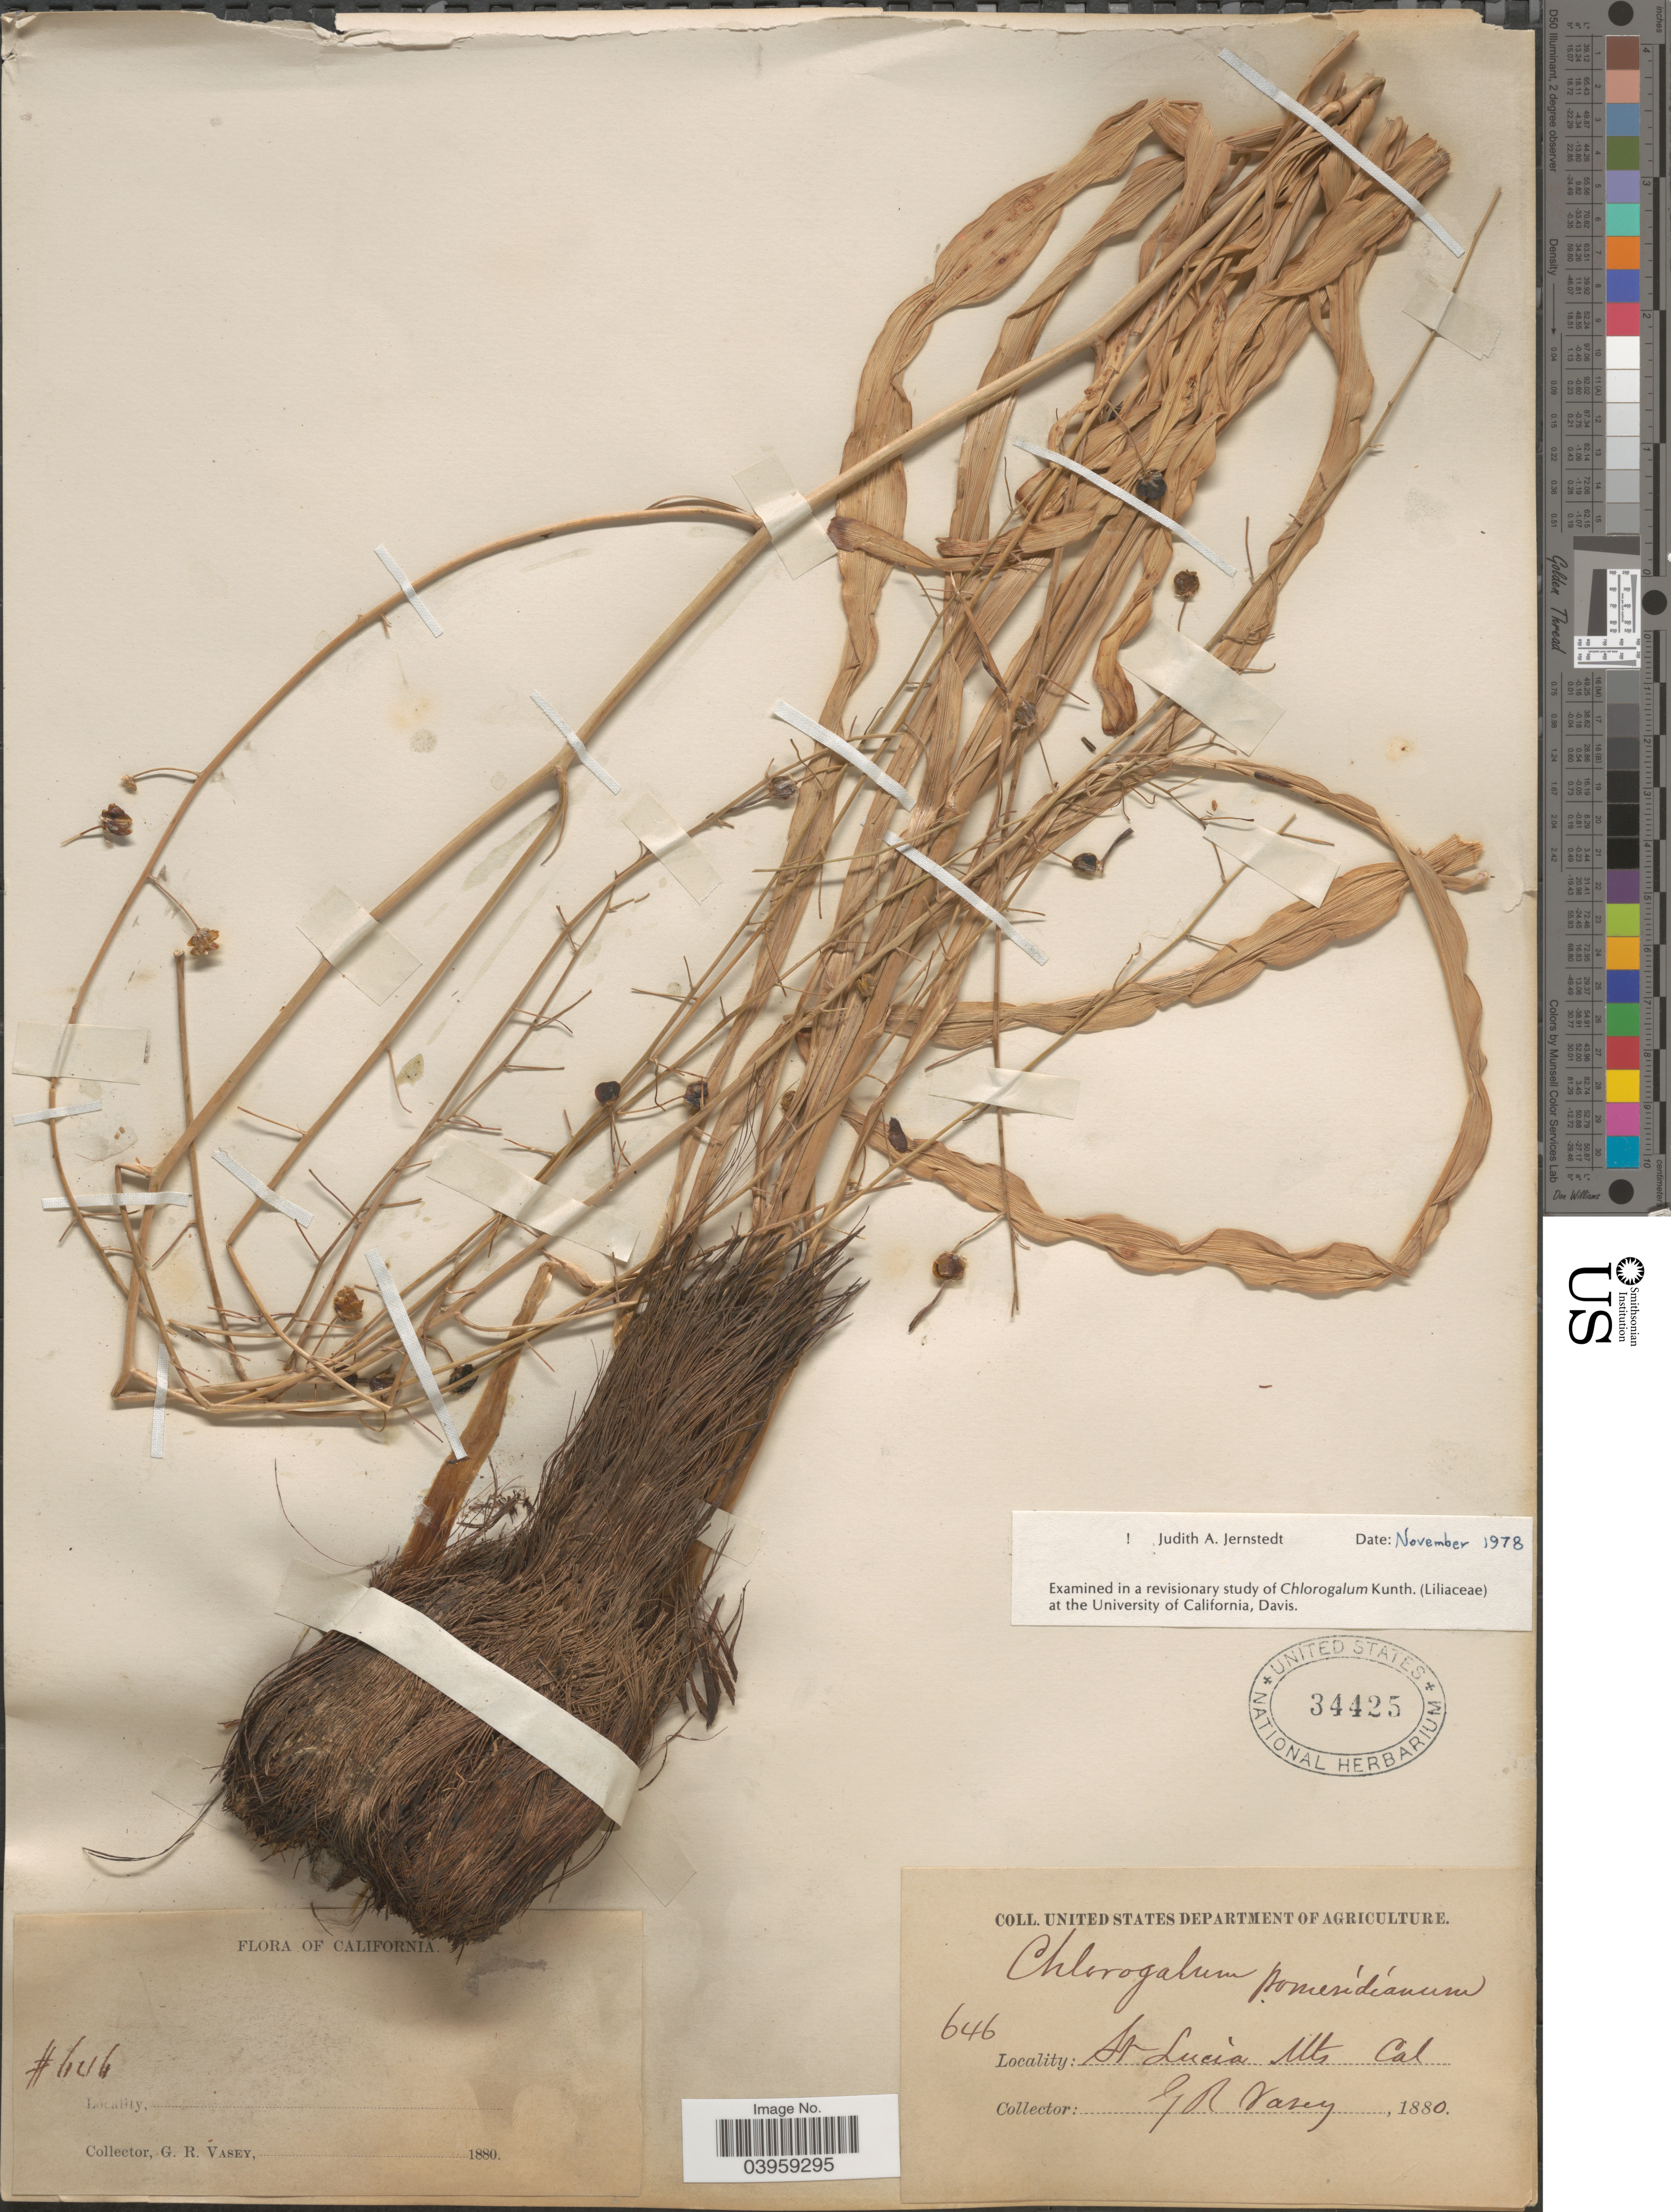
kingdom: Plantae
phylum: Tracheophyta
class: Liliopsida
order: Asparagales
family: Asparagaceae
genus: Chlorogalum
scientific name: Chlorogalum pomeridianum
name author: (DC.) Kunth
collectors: G. R. Vasey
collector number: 646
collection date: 1880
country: United States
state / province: California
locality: St Lucia Mts.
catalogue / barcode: US 34425